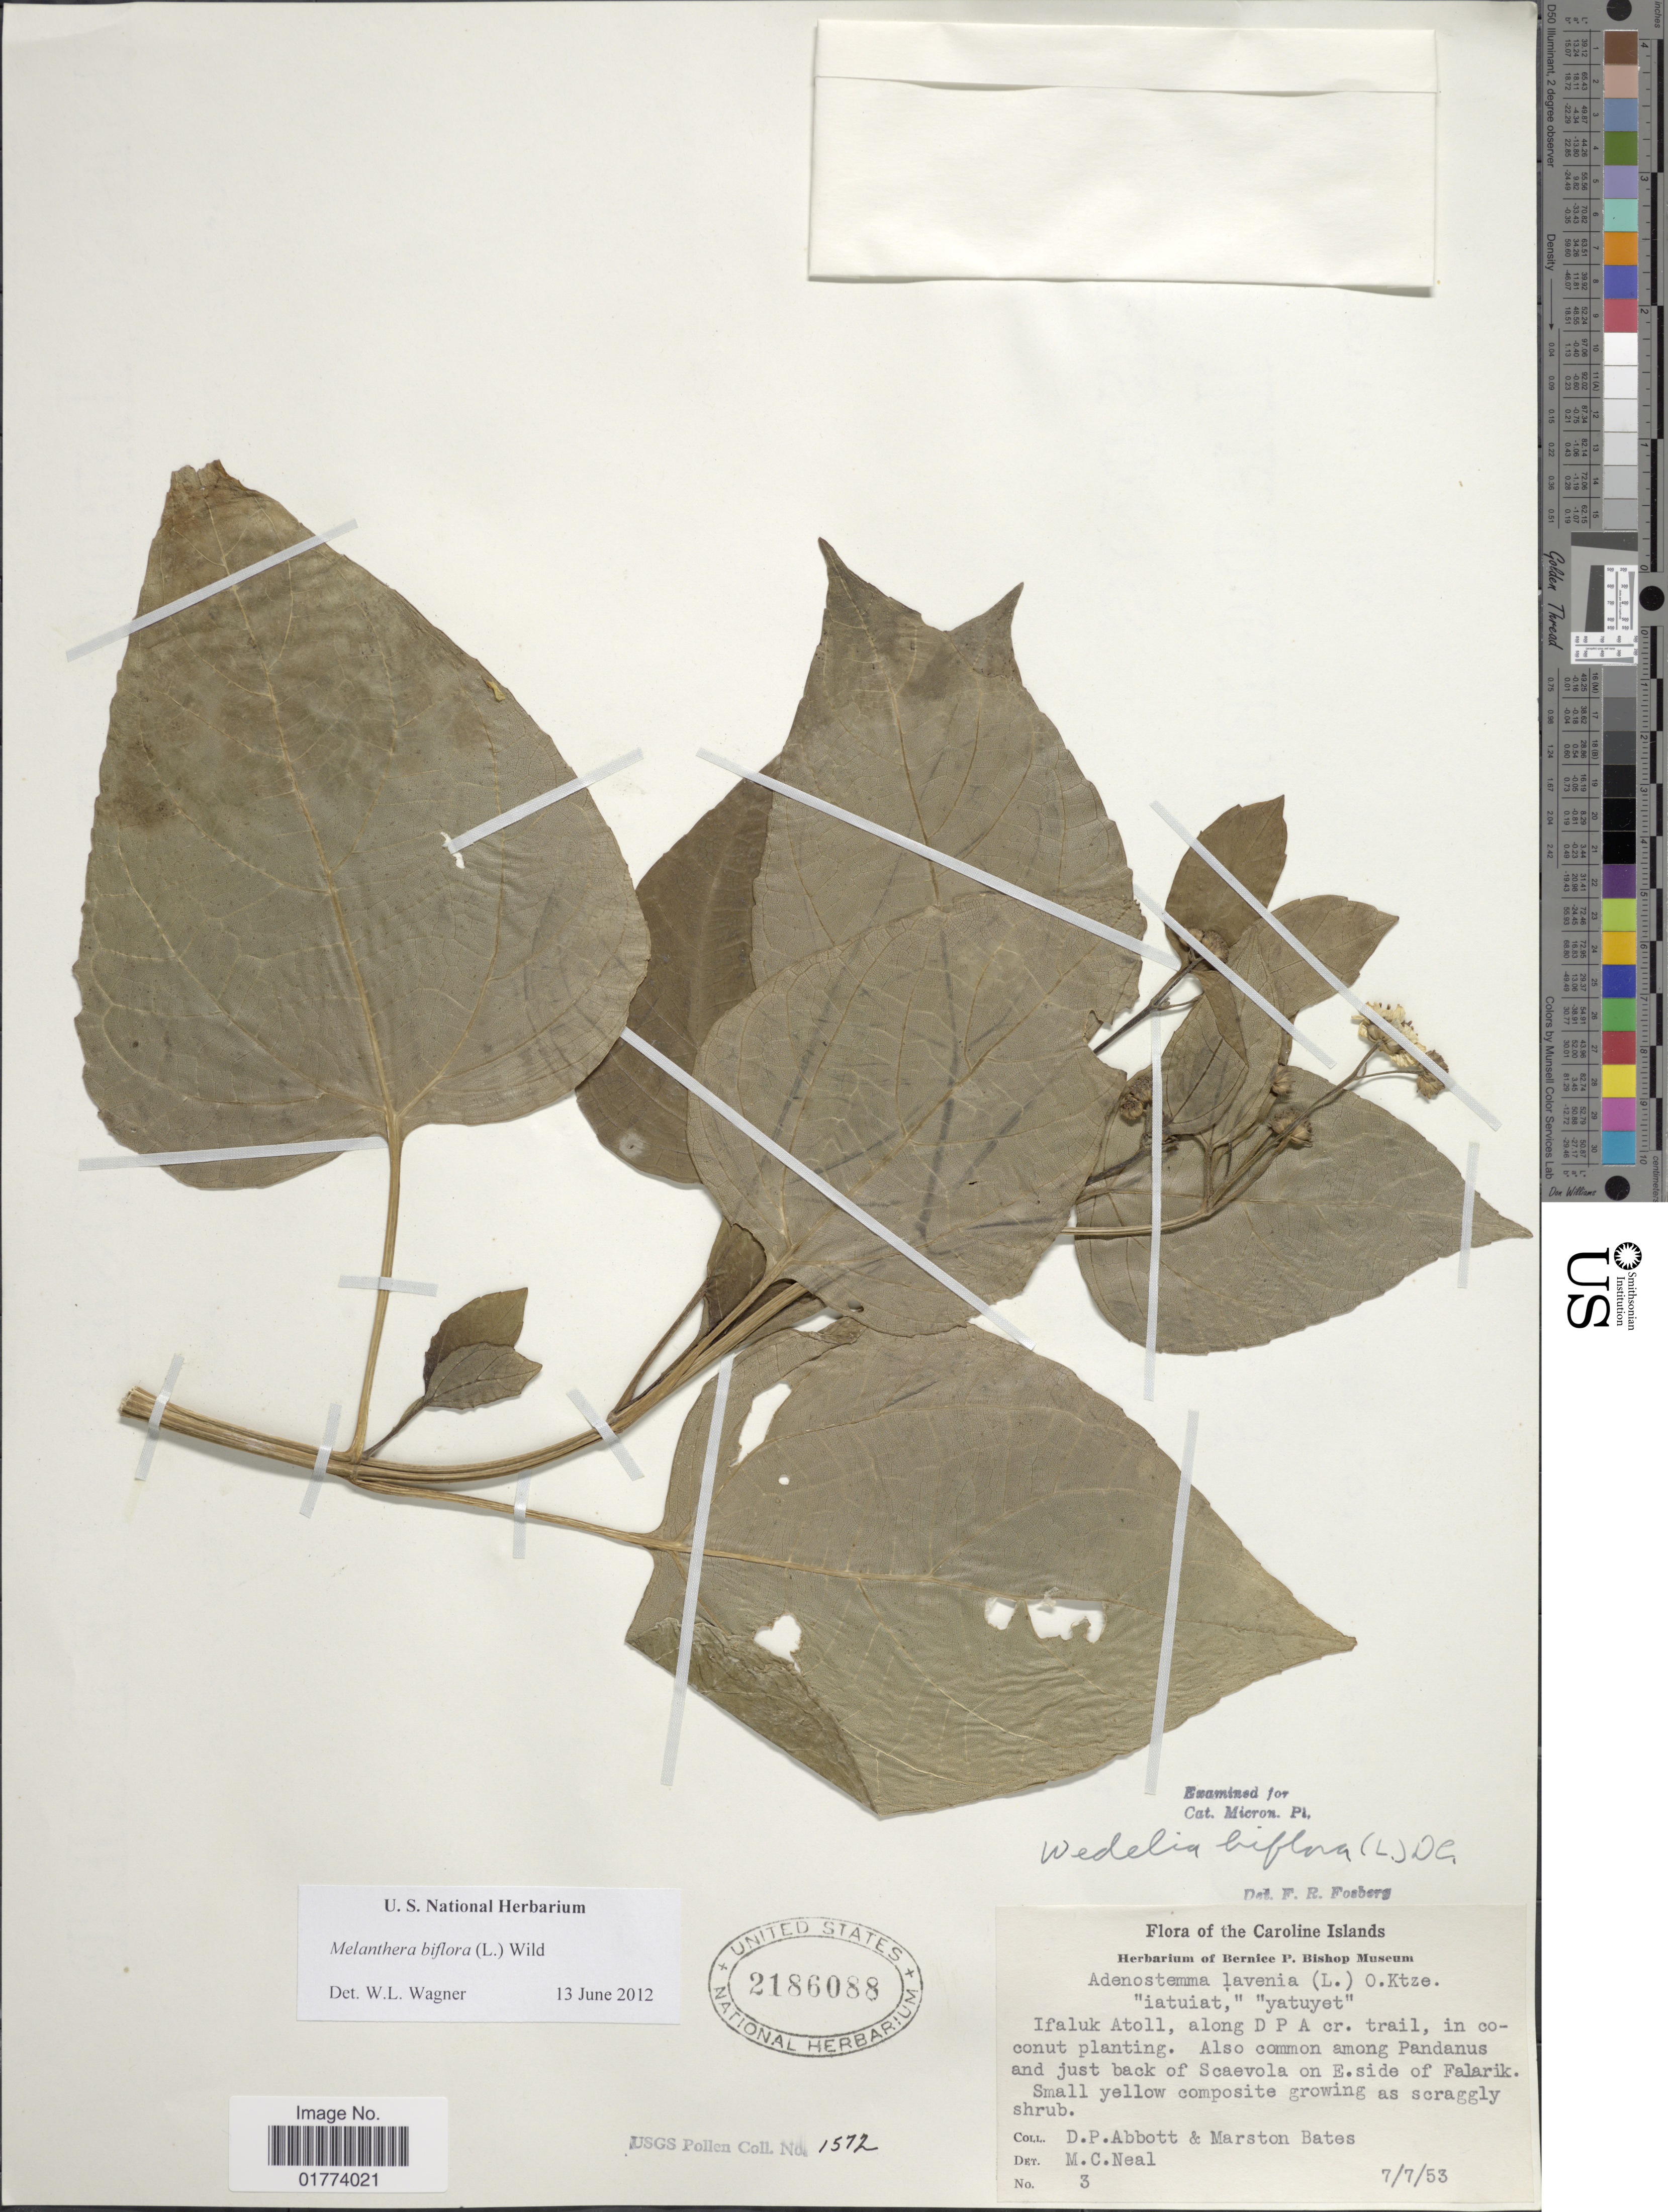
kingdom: Plantae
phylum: Tracheophyta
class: Magnoliopsida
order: Asterales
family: Asteraceae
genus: Wollastonia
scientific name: Wollastonia biflora var. biflora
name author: (L.) DC.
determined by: Wagner, W. L., (BOT), Smithsonian Institution - National Museum of Natural History (UNITED STATES)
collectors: D. P. Abbott & M. Bates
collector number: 3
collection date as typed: Transcribed d/m/y: 7/7/53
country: Micronesia, Federated States of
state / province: Yap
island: Ifalik [Ifaluk] Atoll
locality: Caroline Islands, Ifaluk Atoll, along D P A cr.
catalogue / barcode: US 2186088